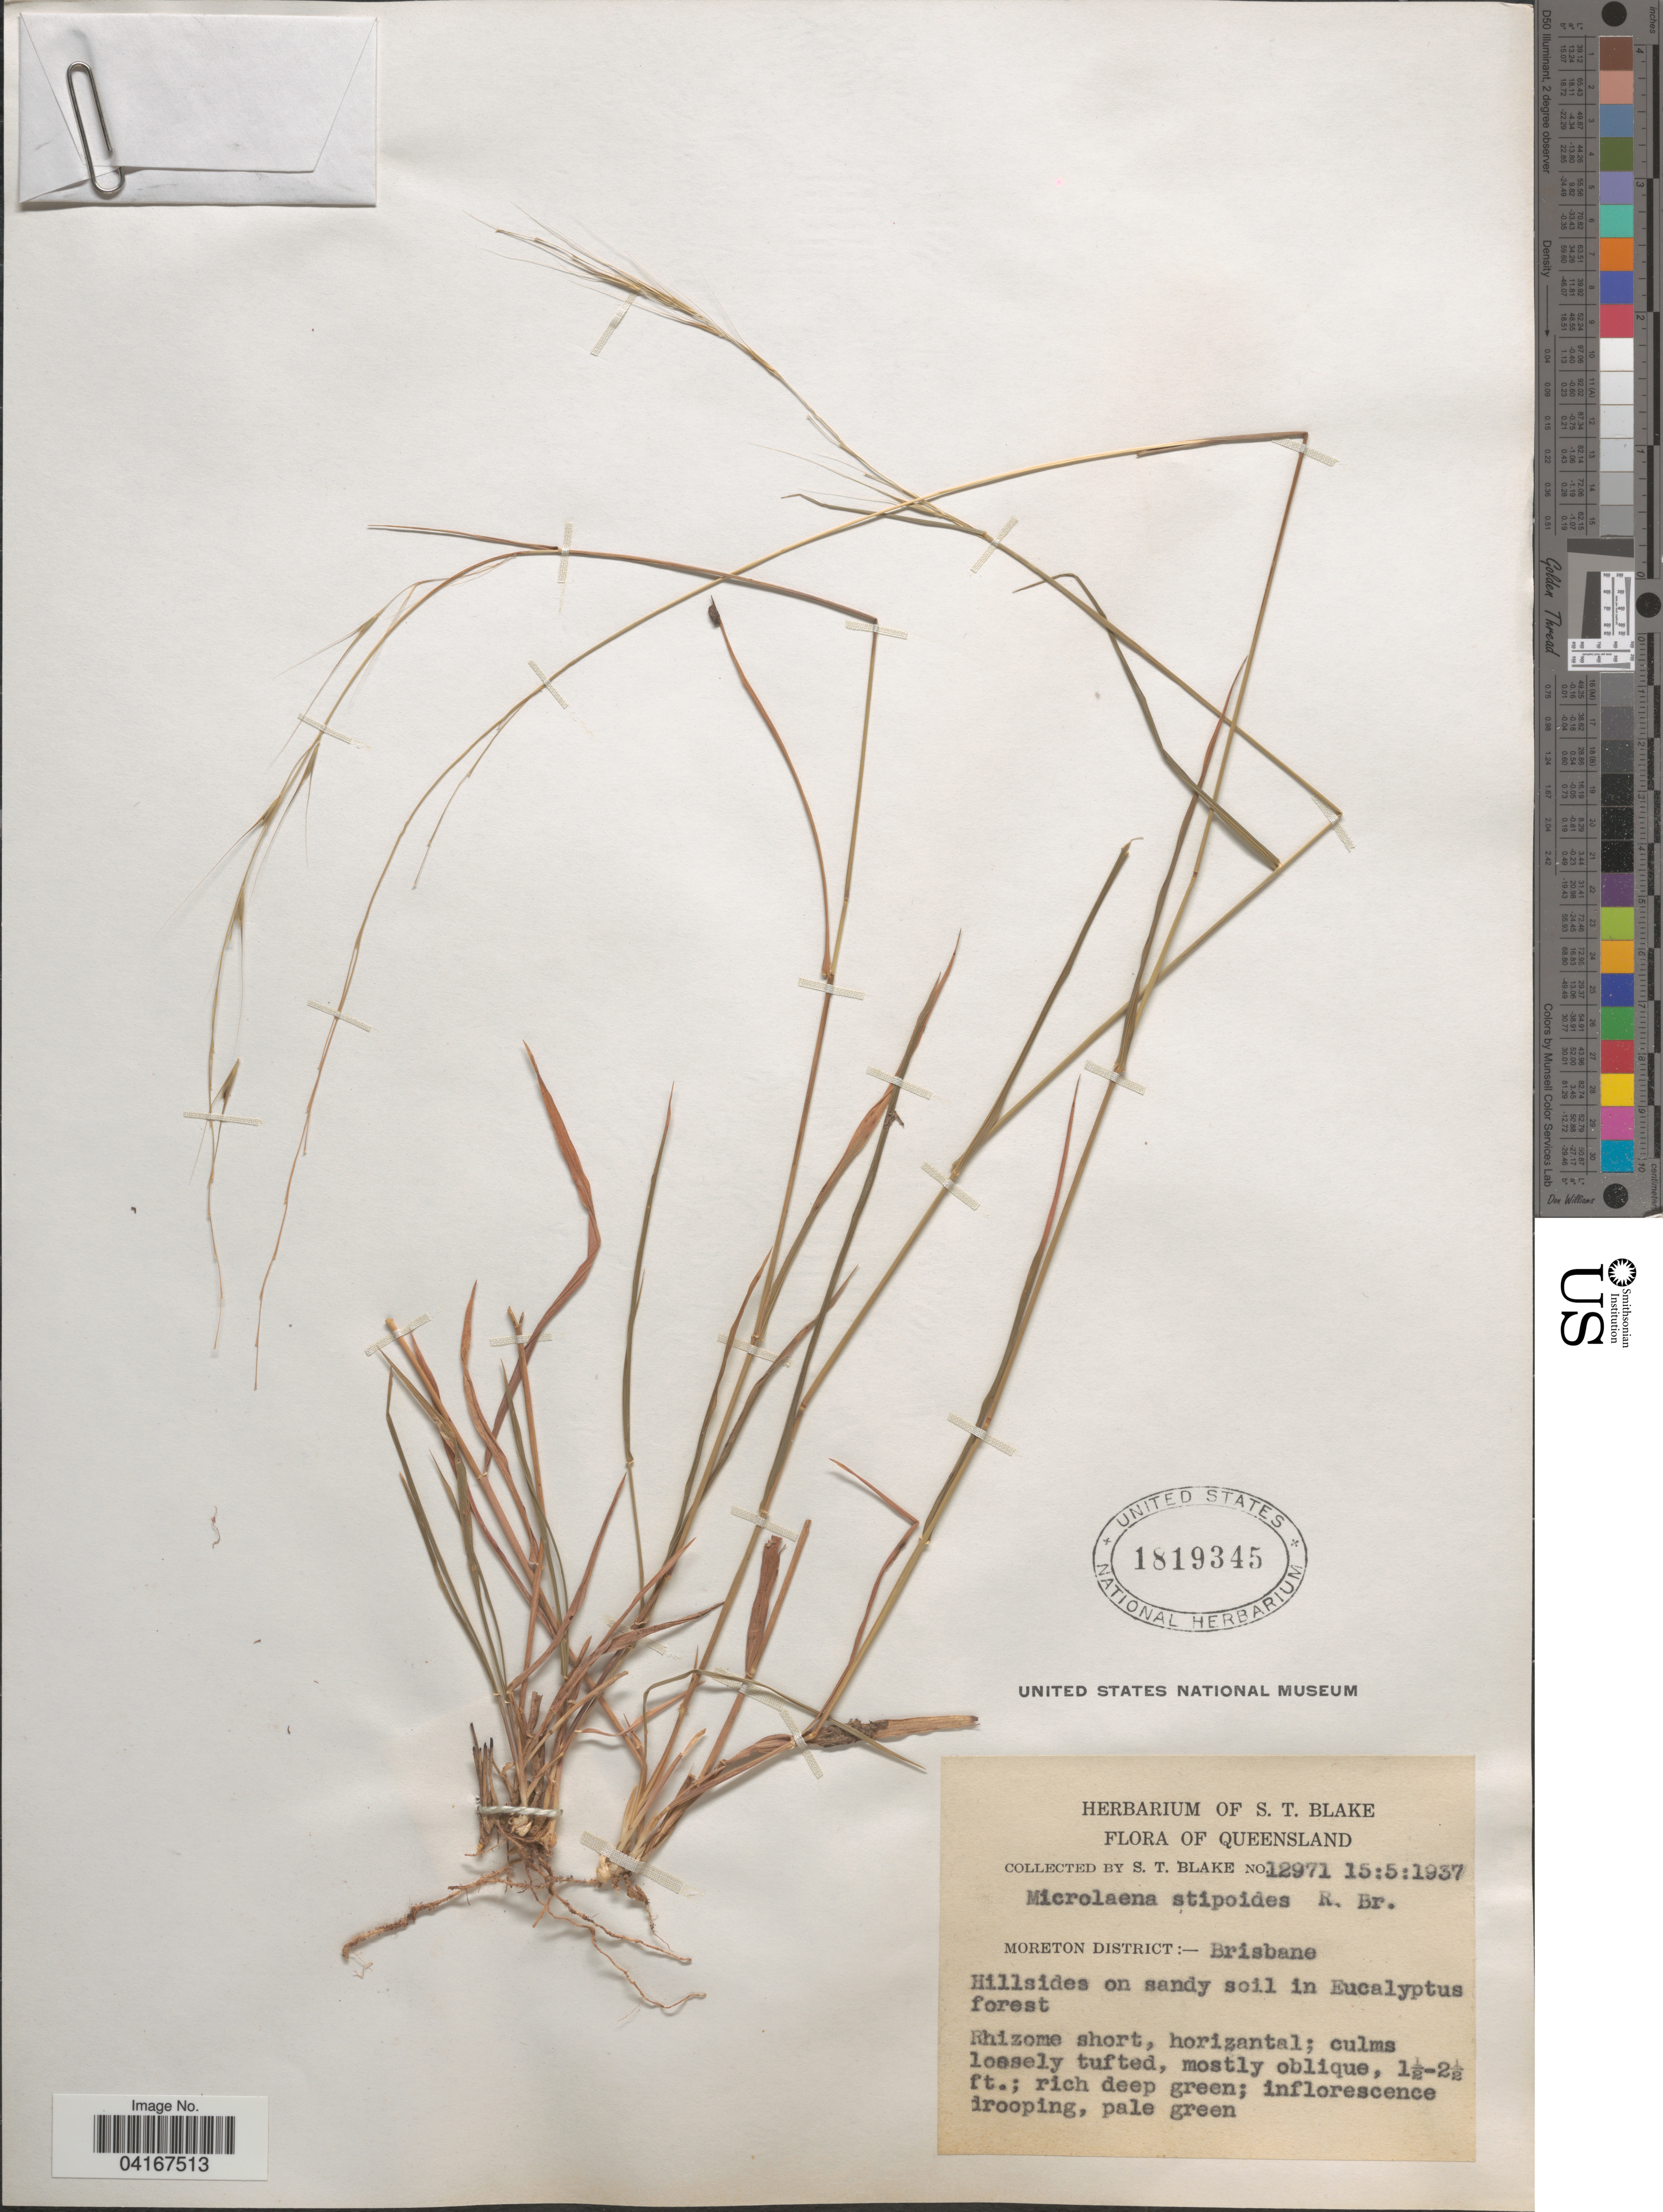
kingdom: Plantae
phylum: Tracheophyta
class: Liliopsida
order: Poales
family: Poaceae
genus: Microlaena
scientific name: Microlaena stipoides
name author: (Labill.) R. Br.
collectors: S. T. Blake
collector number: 12971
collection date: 1937-05-15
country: Australia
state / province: Queensland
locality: Rhizome shore.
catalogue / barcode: US 1819345